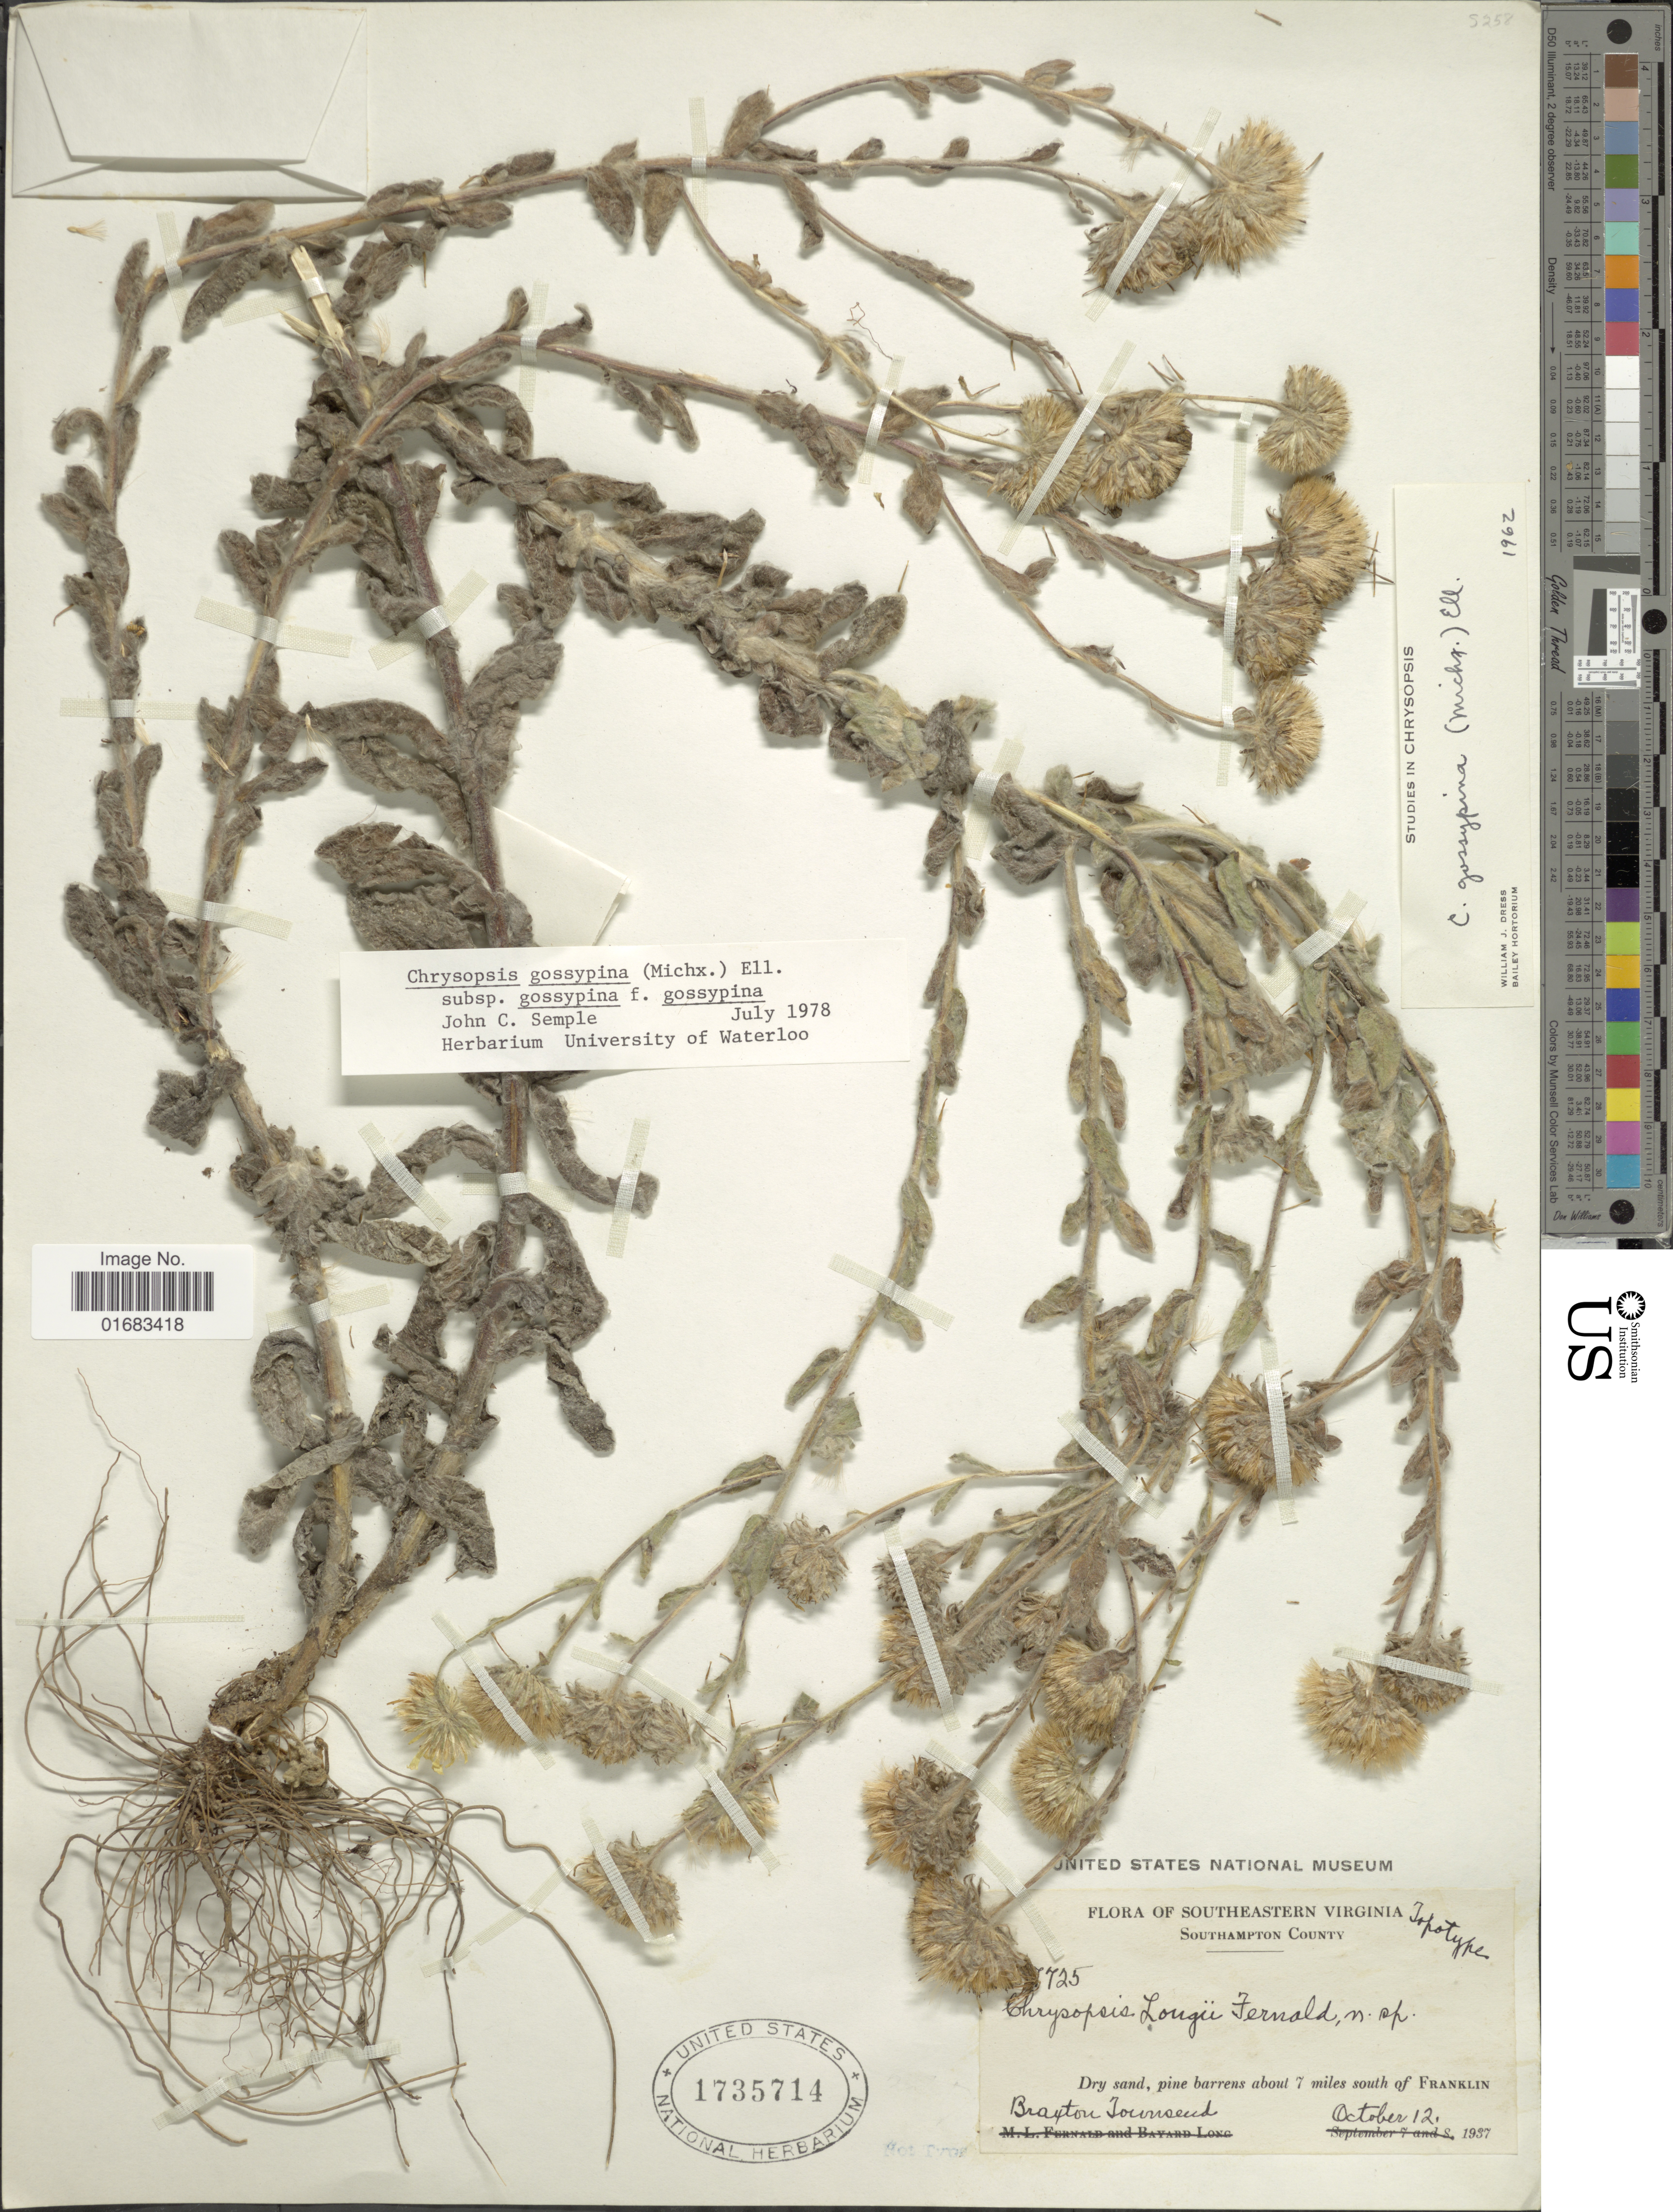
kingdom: Plantae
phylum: Tracheophyta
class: Magnoliopsida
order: Asterales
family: Asteraceae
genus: Chrysopsis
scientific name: Chrysopsis gossypina f. gossypina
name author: (Michx.) Elliott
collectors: B. Townsend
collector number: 725*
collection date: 1937-10-12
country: United States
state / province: Virginia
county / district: Southampton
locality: Southeastern Virginia. Southhampton County. pine barrens about 7 miles south of Franklin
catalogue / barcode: US 1735714